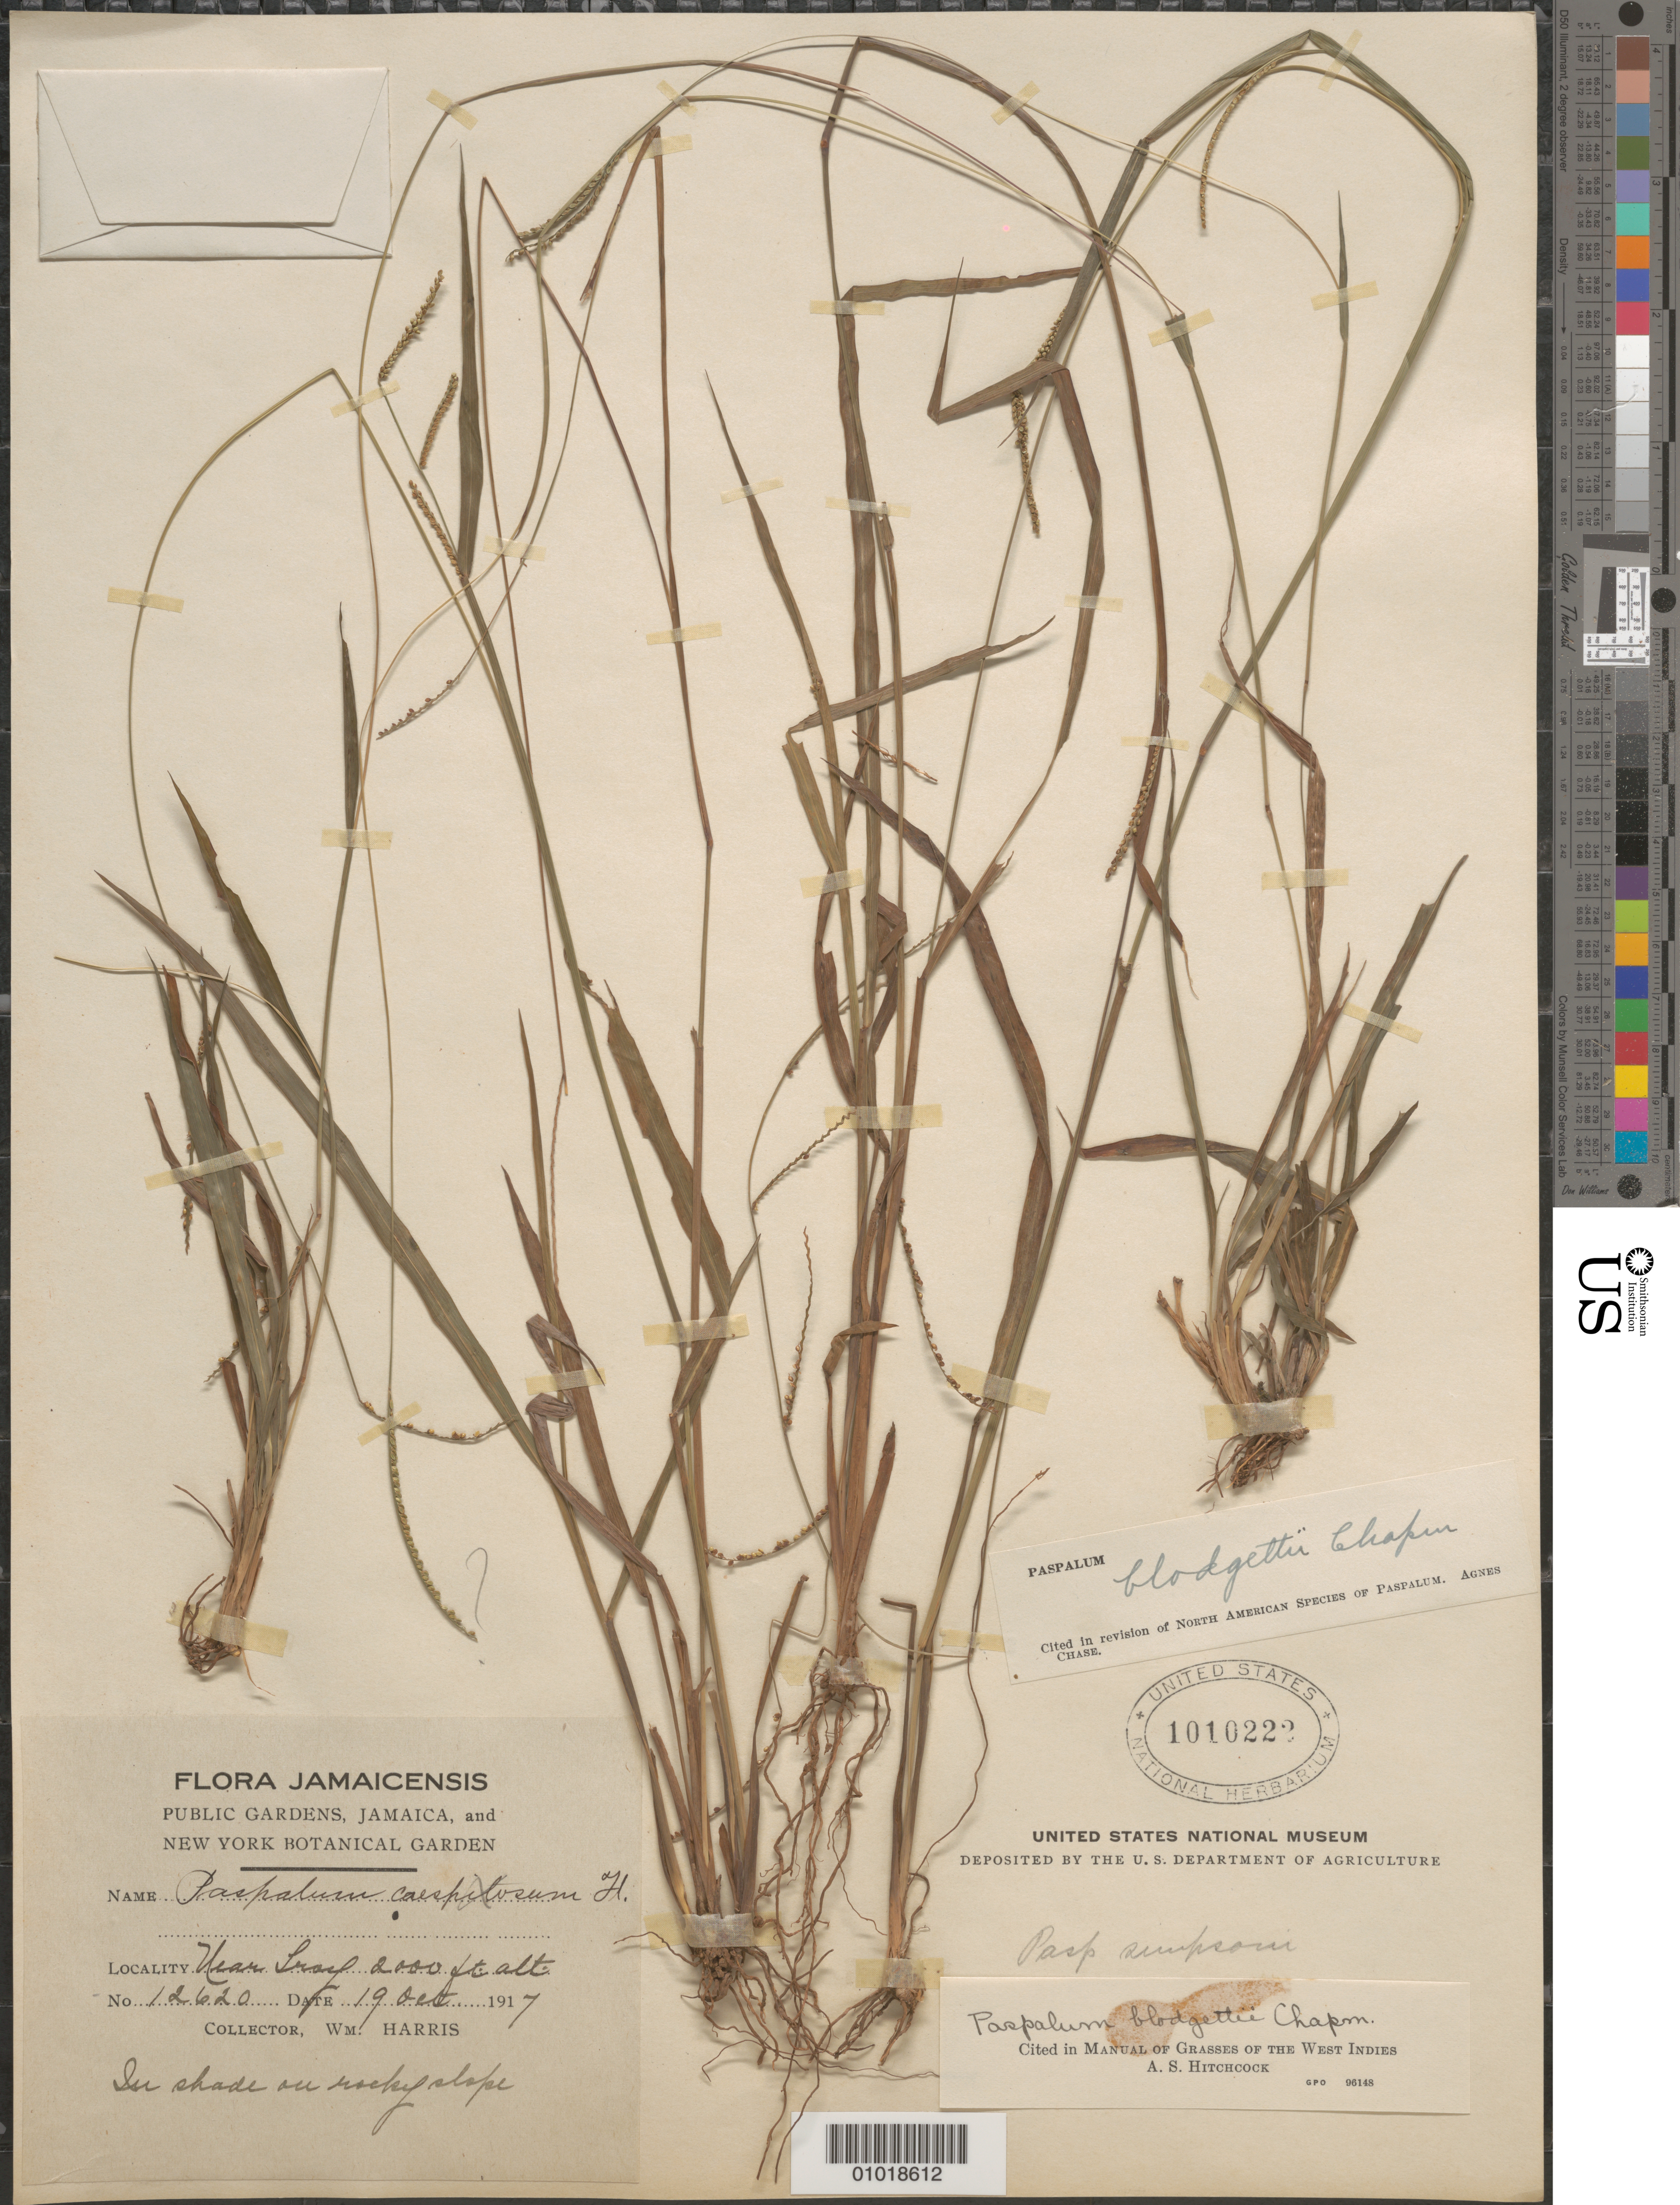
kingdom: Plantae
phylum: Tracheophyta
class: Liliopsida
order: Poales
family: Poaceae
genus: Paspalum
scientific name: Paspalum blodgettii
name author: Chapm.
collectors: W. Harris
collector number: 12620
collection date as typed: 19 Oct 1917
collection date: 1917-10-19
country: Jamaica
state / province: Trelawny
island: Jamaica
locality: In shade on rocky slope near Troy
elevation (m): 610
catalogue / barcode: US 1010222